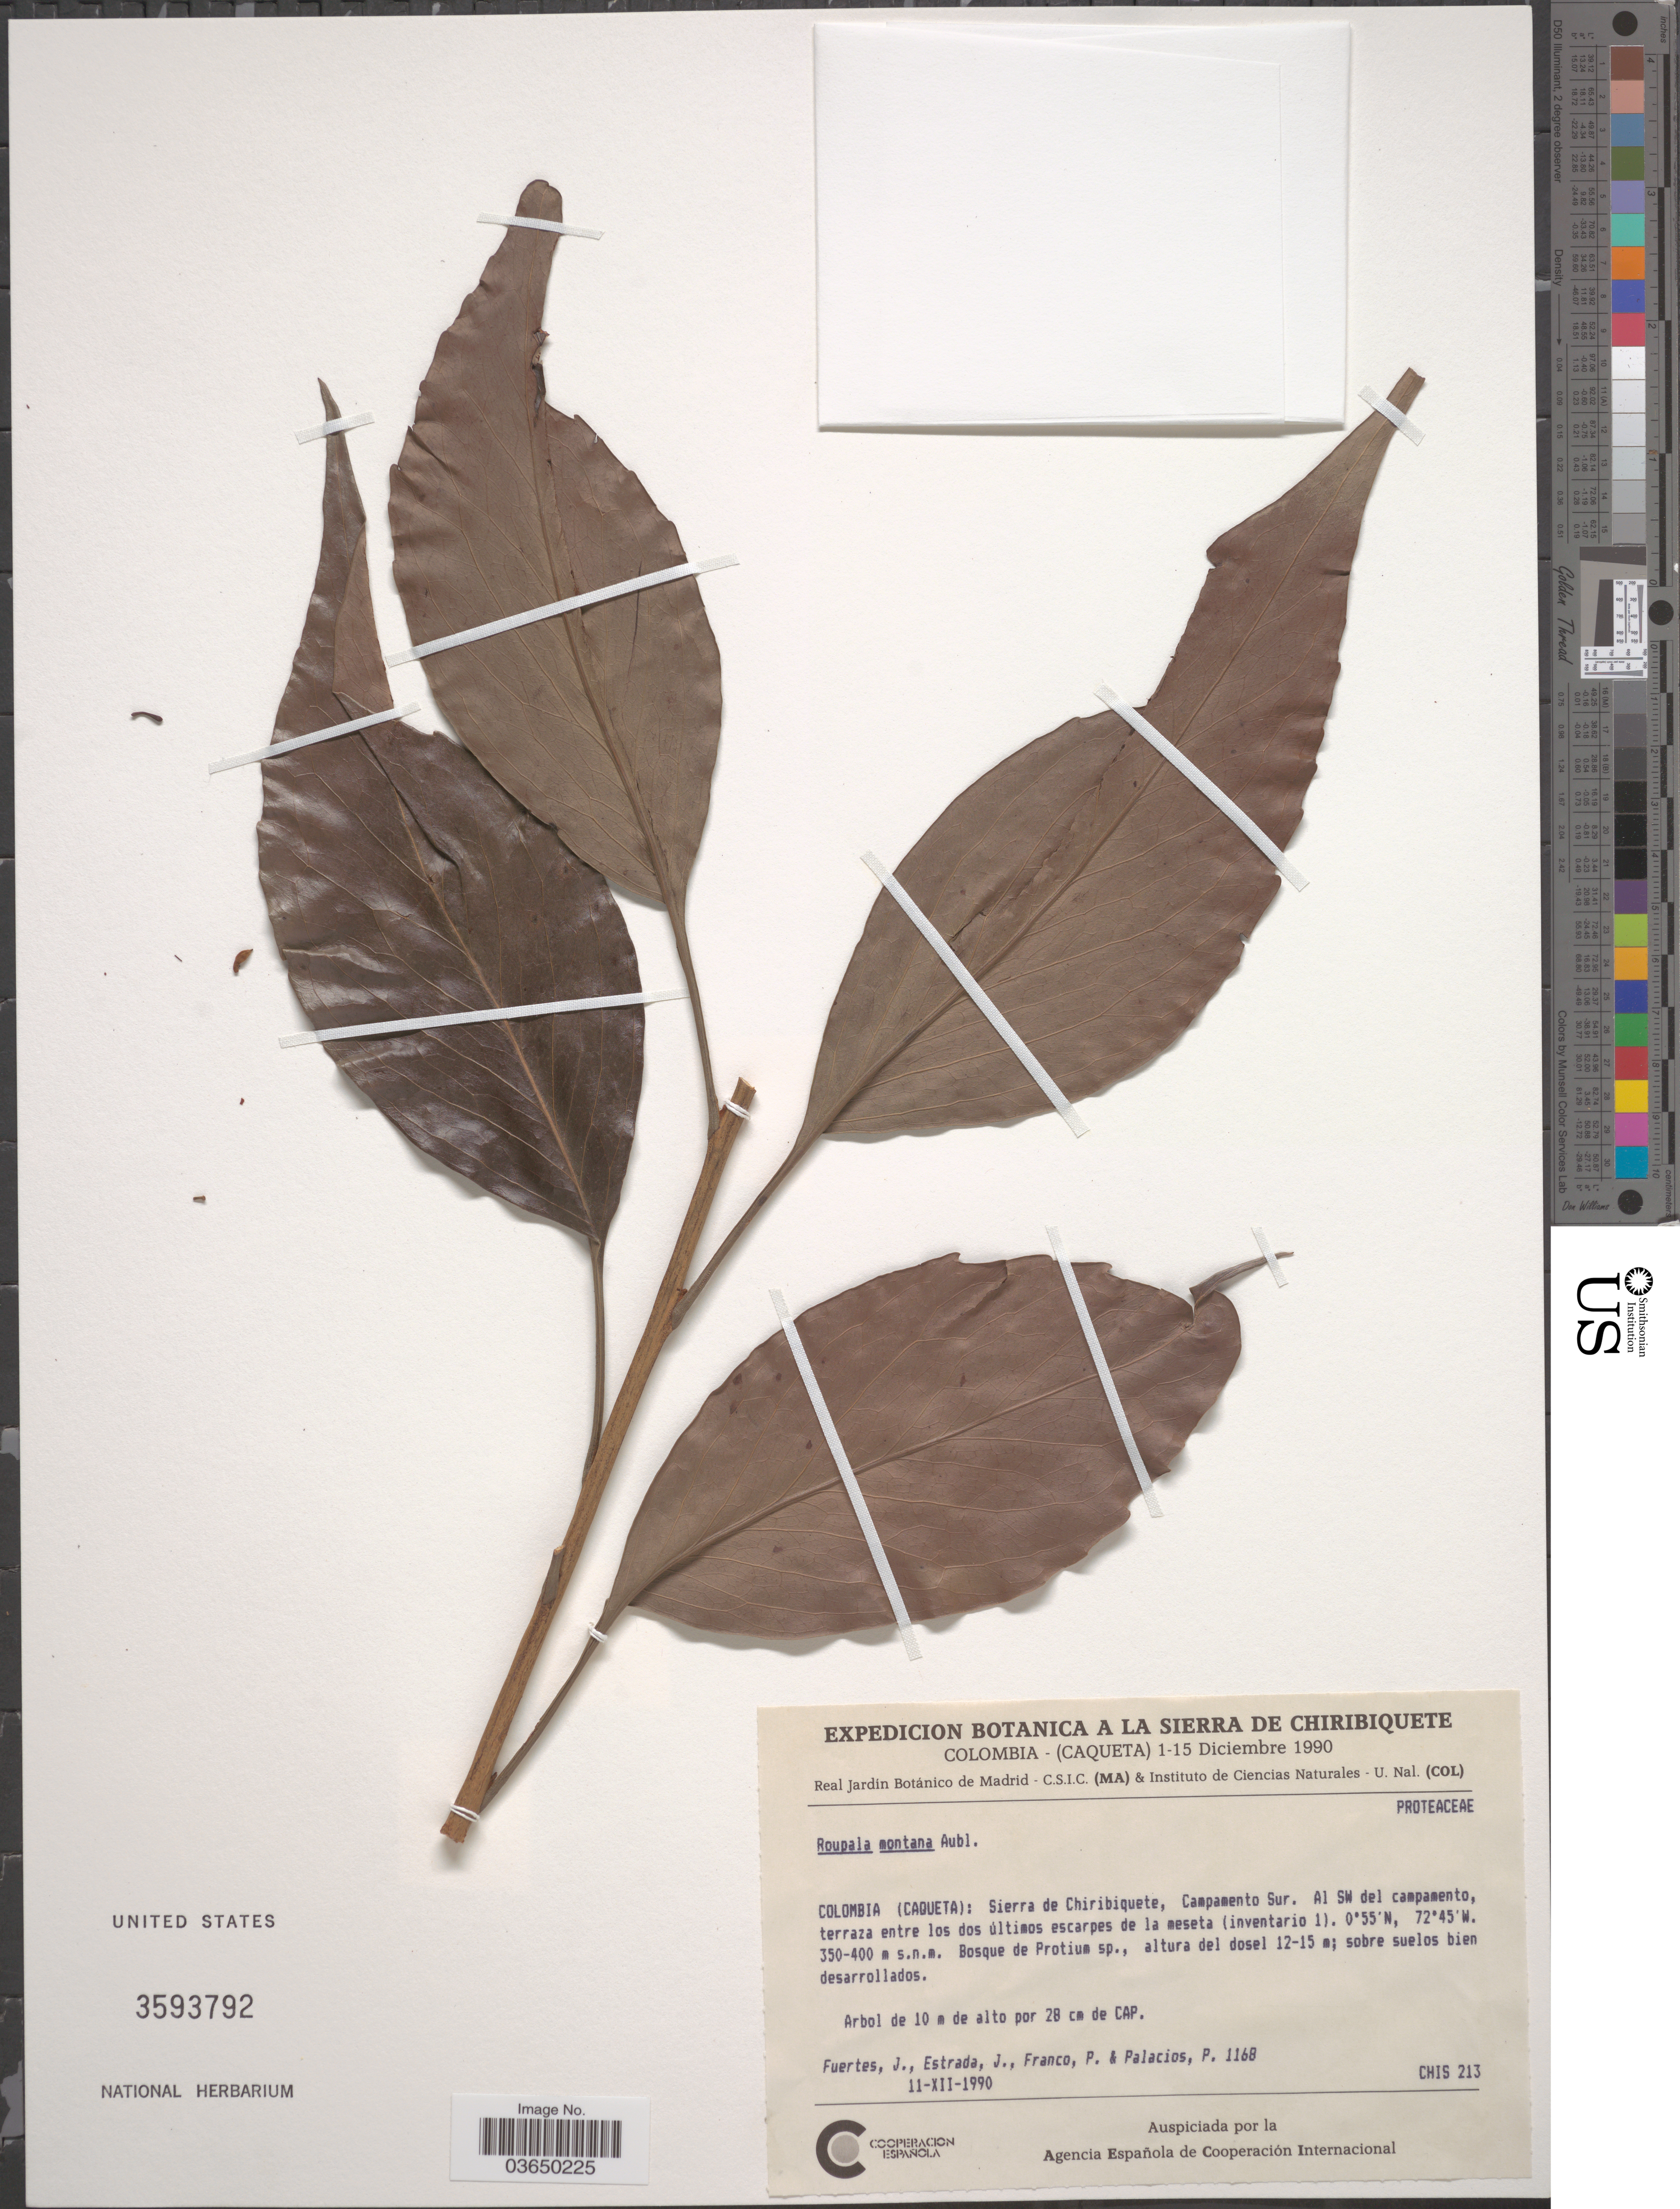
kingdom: Plantae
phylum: Tracheophyta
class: Magnoliopsida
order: Proteales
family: Proteaceae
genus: Roupala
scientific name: Roupala montana var. montana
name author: Aubl.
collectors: J. Fuertes, J. Estrada, P. Franco & P. Palacios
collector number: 1168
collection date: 1990-12-11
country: Colombia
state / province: Caquetá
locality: Sierra de Chiribiquete, Campamento Sur. Al SW del campamento terraza entre los dos últimos escarpes de la meseta (inventario 1).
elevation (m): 350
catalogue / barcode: US 3593792